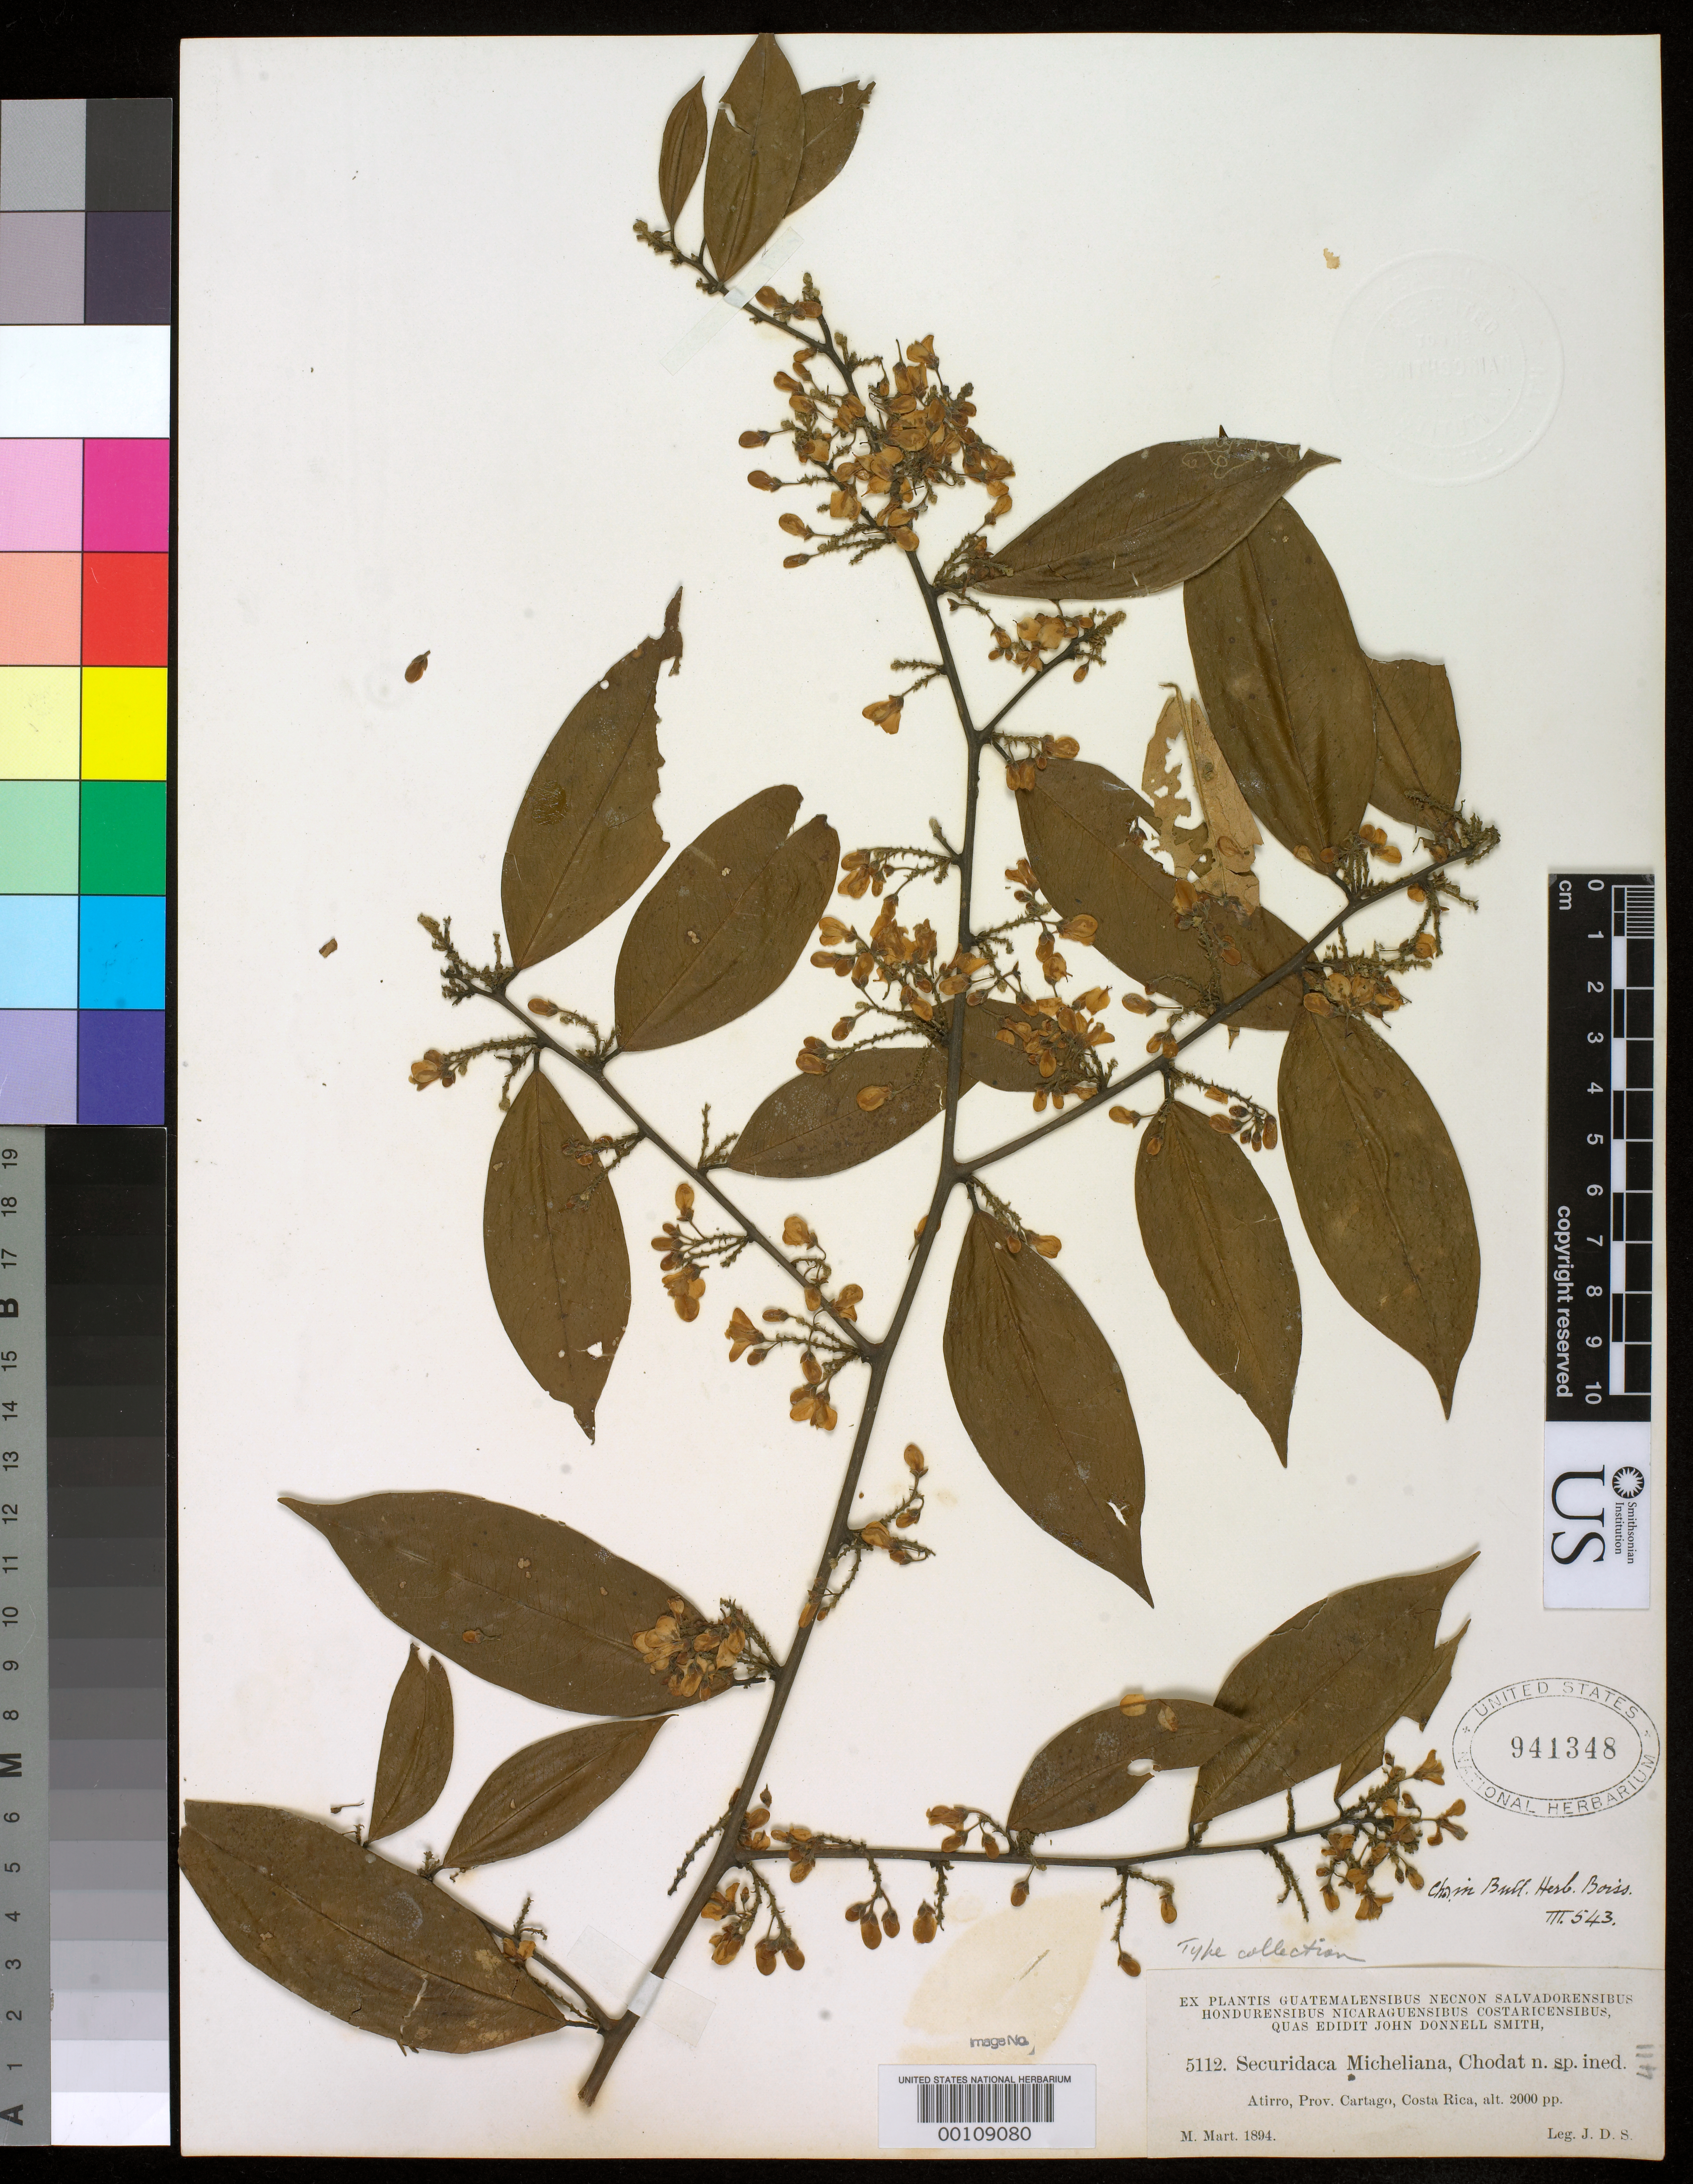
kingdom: Plantae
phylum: Tracheophyta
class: Magnoliopsida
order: Fabales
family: Polygalaceae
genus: Securidaca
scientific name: Securidaca micheliana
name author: Chodat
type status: Isotype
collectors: J. Donnell Smith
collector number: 5112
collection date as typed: Mar 1894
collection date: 1894-03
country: Costa Rica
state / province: Cartago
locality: Attiro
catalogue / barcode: US 941348